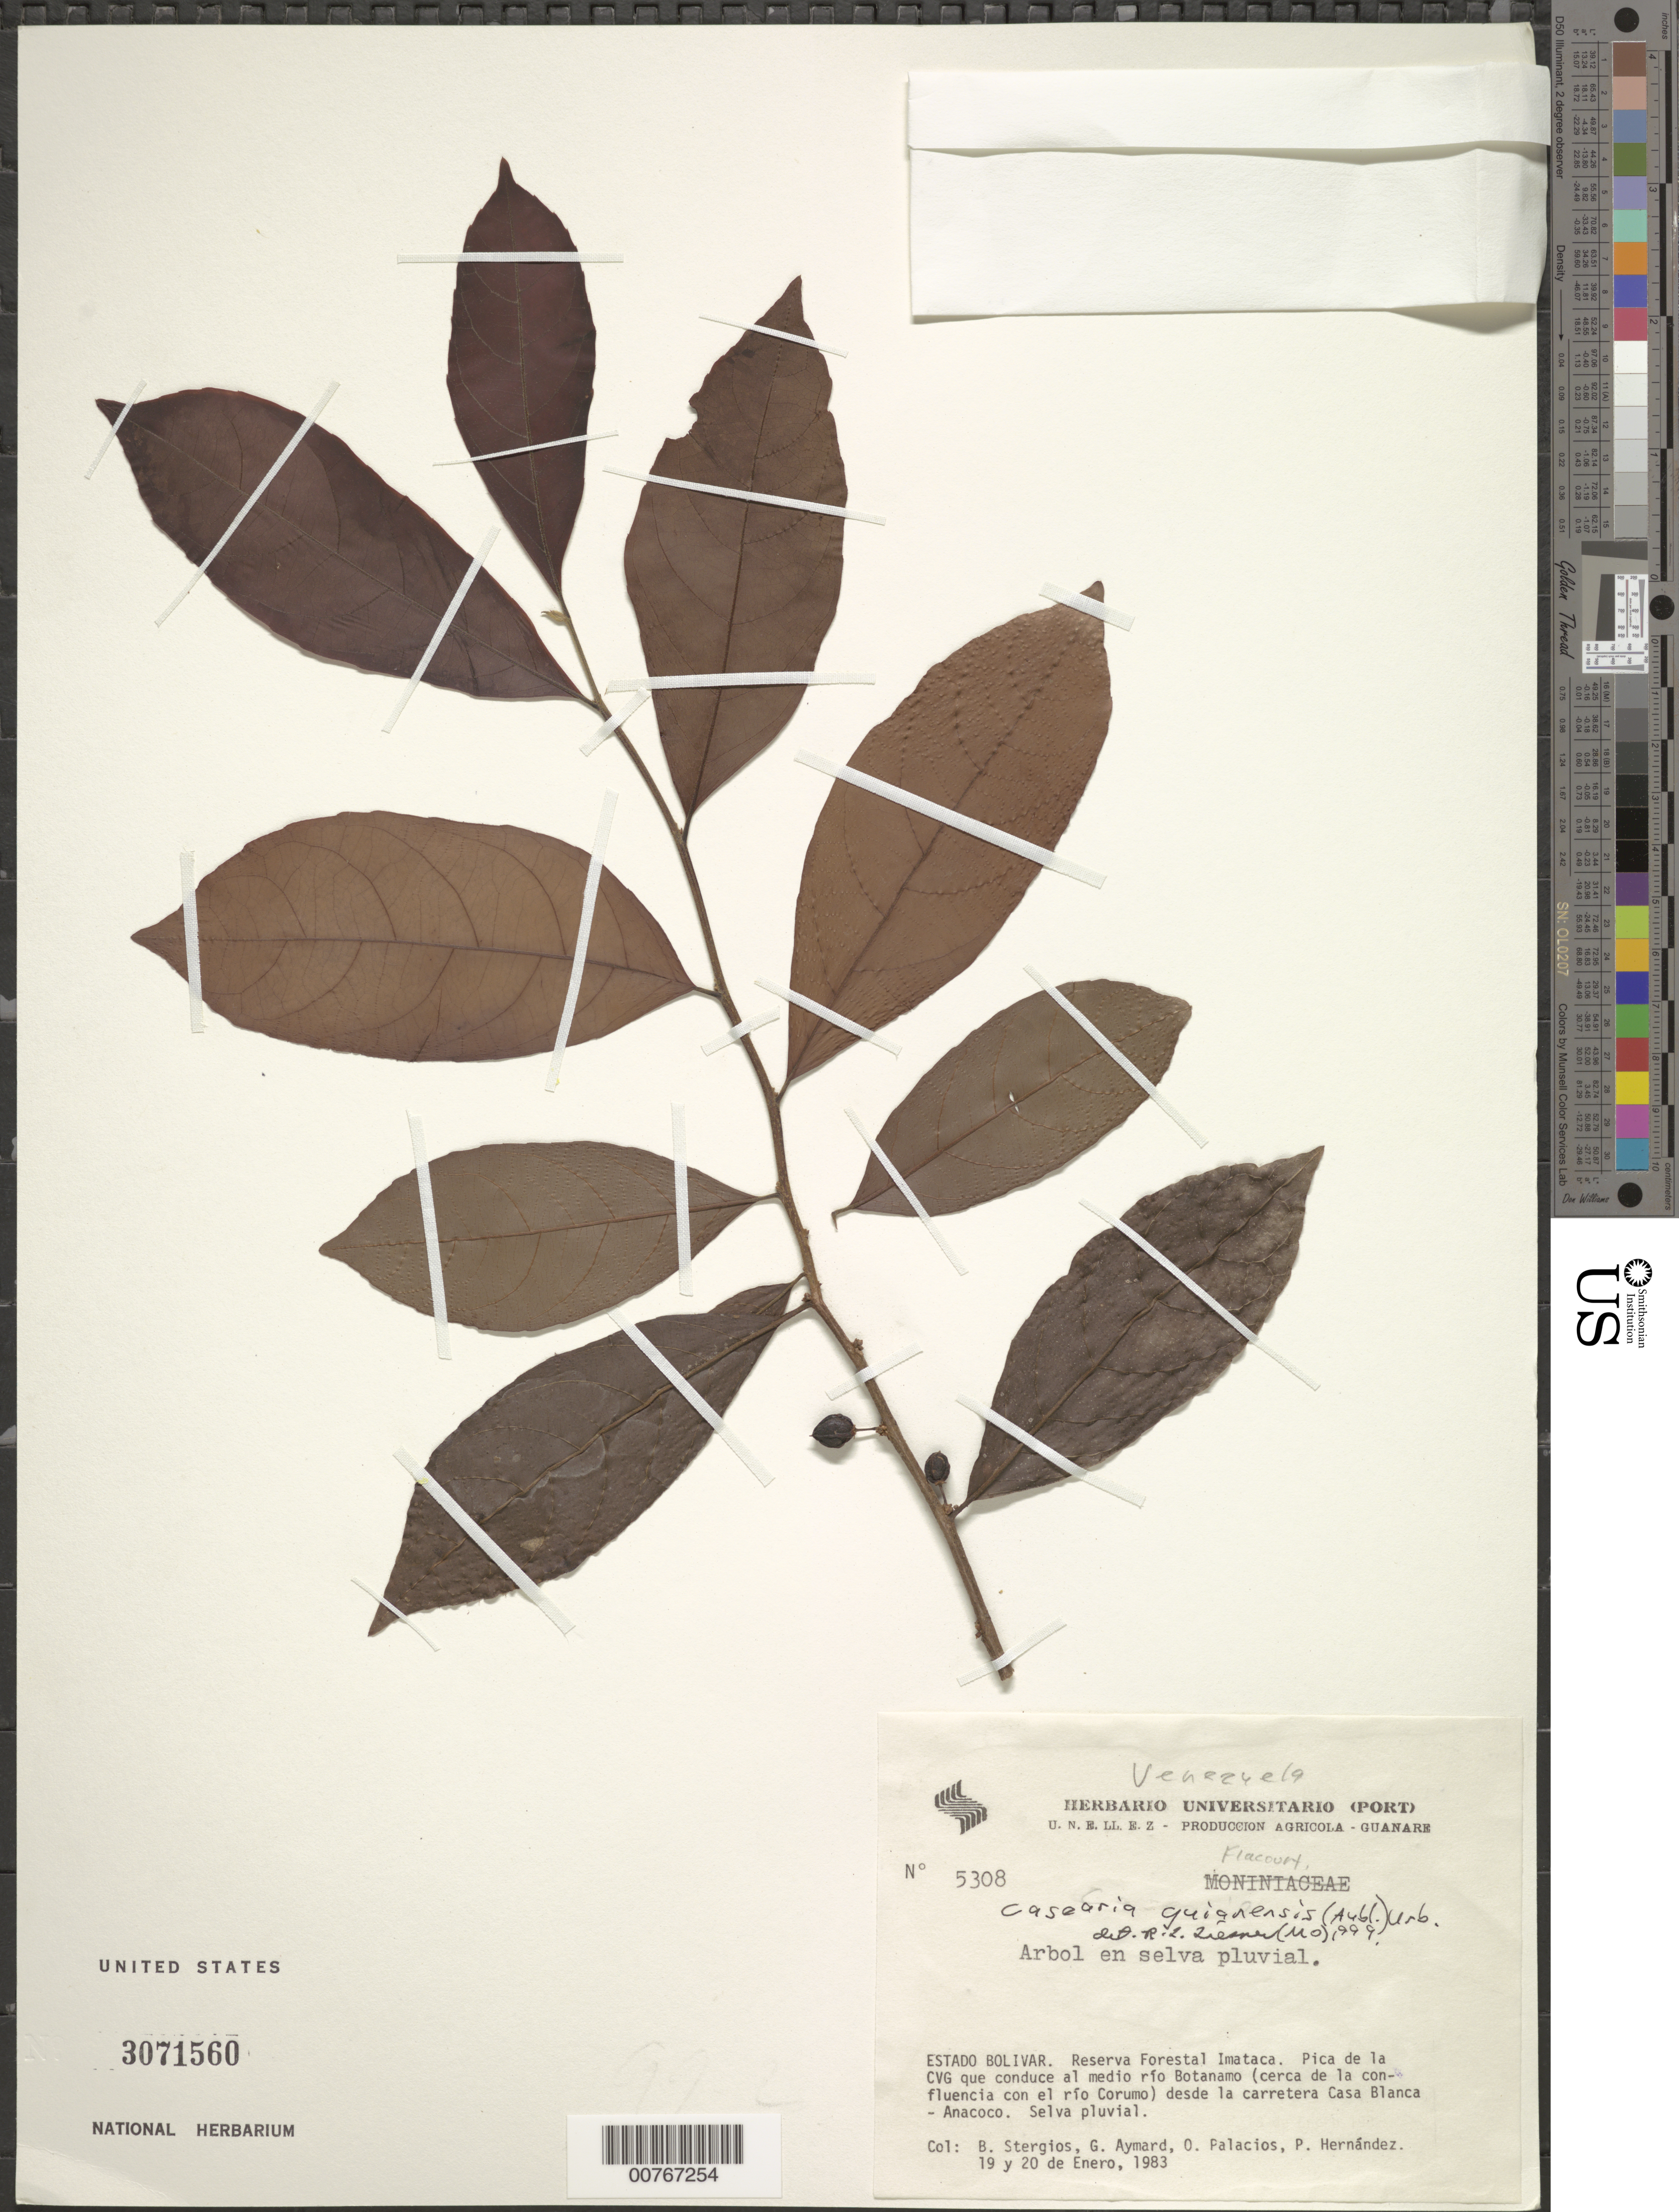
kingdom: Plantae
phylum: Tracheophyta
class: Magnoliopsida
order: Malpighiales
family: Salicaceae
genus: Casearia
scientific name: Casearia guianensis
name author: (Aubl.) Urb.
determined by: Liesner, R. L.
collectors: B. G. Stergios, G. A. Aymard, O. Palacios & P. Hernández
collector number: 5308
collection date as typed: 19-Jan-83 to 20-Jan-83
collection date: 1983-01-19/1983-01-20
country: Venezuela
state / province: Bolívar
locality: Reserva Forestal Imataca, Pica de la CVG que conduce al medio Río Botanamo (cerca de la confluencia con el Río Coruma) desde la carretera Casa Blanca - Anacoco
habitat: Selva pluvial y humedo tropical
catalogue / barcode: US 3071560